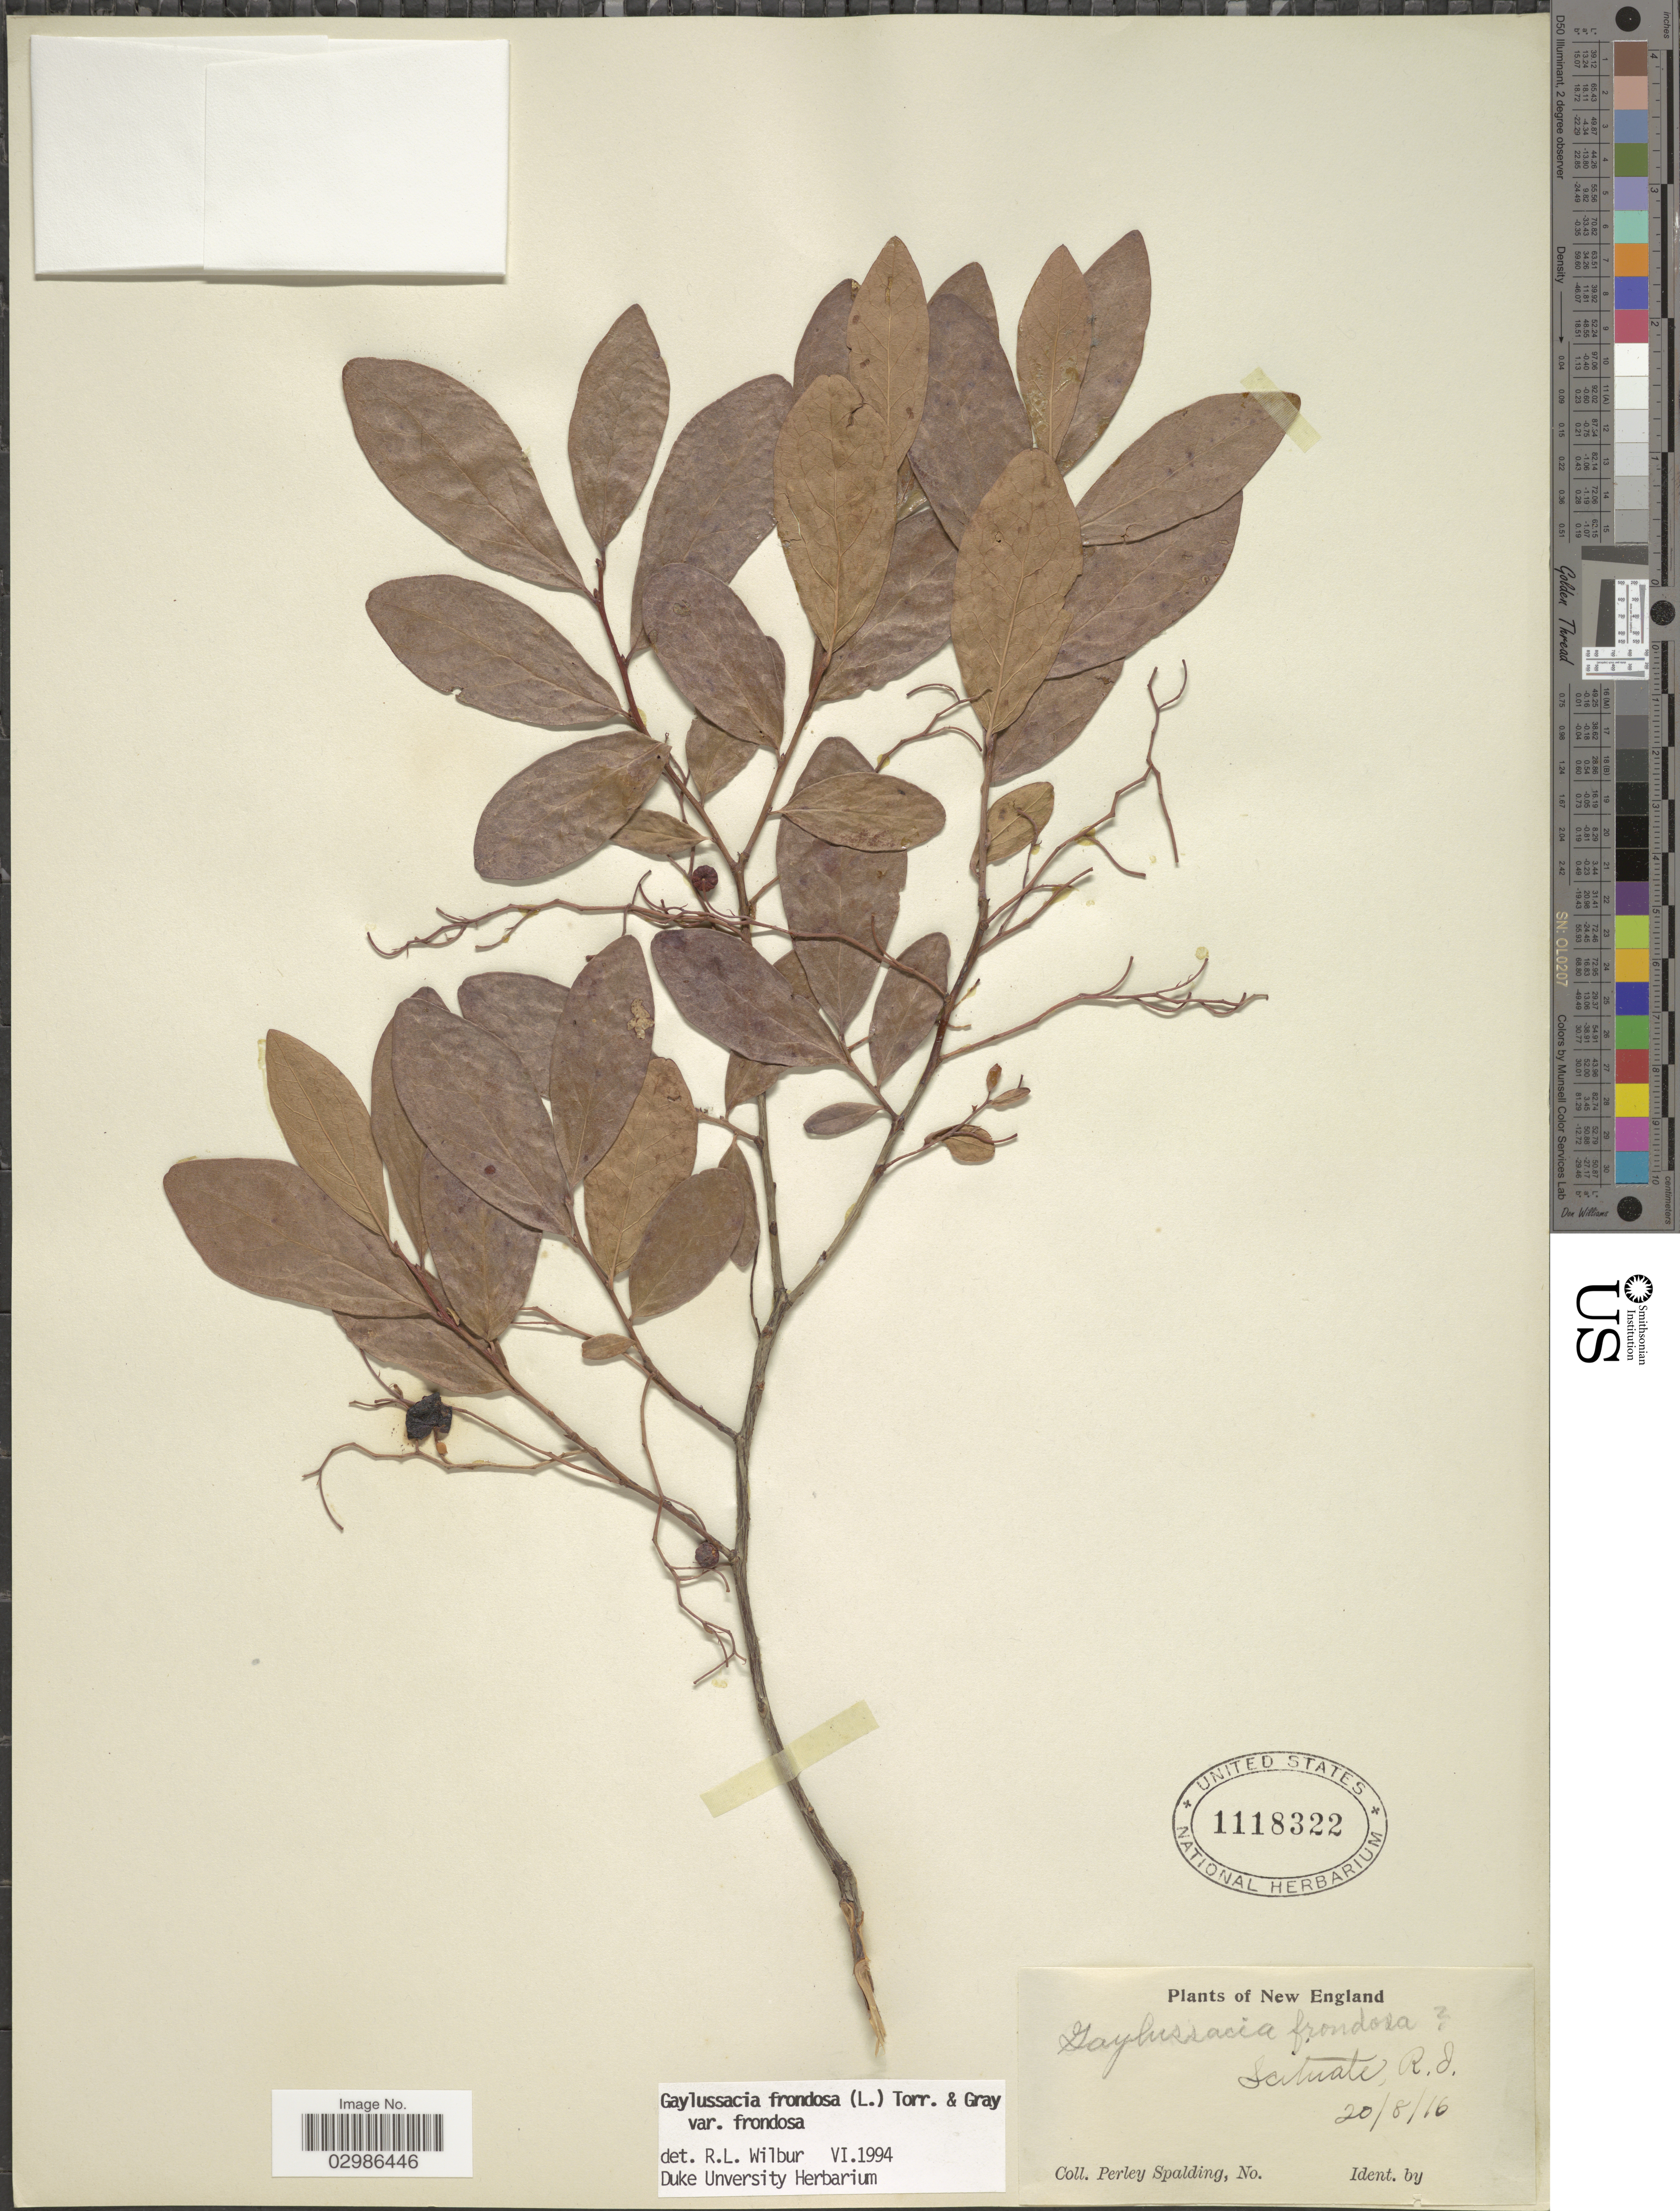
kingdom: Plantae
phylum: Tracheophyta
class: Magnoliopsida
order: Ericales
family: Ericaceae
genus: Gaylussacia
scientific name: Gaylussacia frondosa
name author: (L.) Torr. & A. Gray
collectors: P. Spalding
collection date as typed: Transcribed d/m/y: 20/8/16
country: United States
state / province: Rhode Island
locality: New England. Scituate, R.I.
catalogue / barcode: US 1118322